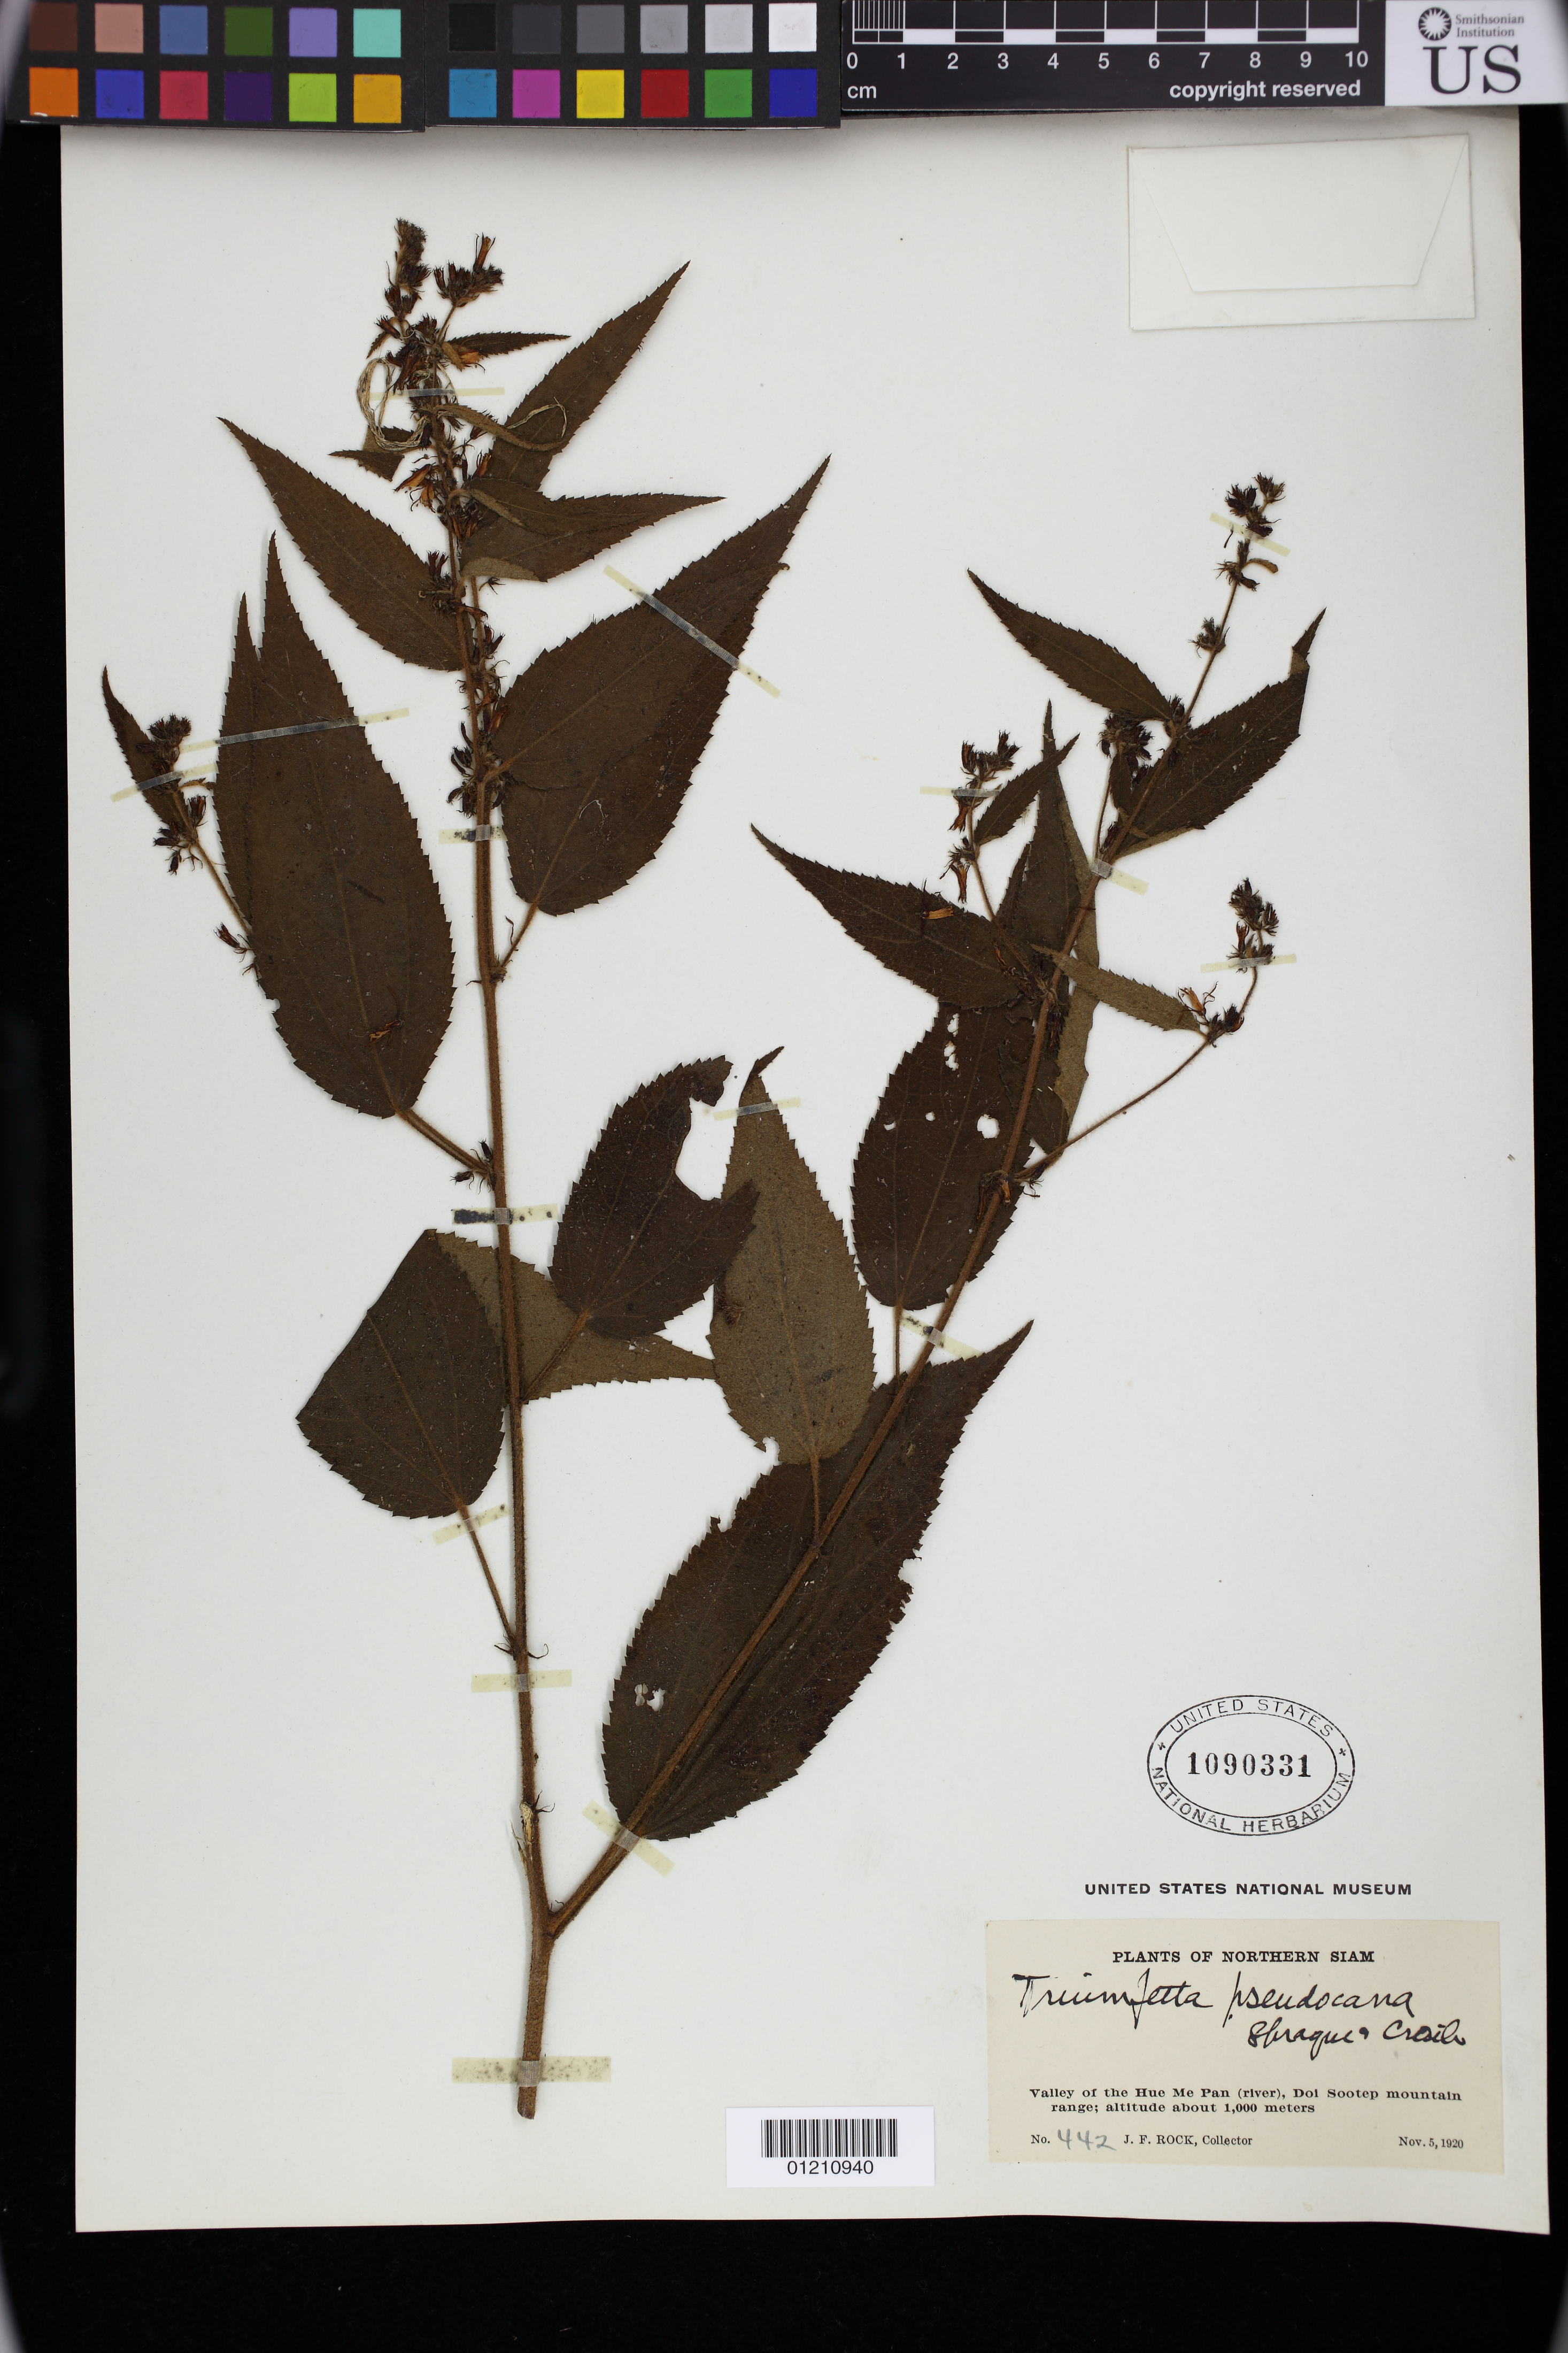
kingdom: Plantae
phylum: Tracheophyta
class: Magnoliopsida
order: Malvales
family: Malvaceae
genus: Triumfetta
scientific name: Triumfetta pseudocana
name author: Sprague & Craib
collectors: J. F. Rock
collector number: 442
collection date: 1920-11-05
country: Thailand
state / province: Chiang Mai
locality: Valley of the Hue Me Pan (river), Doi Suthep (Doi Sootep) mountain range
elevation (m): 1000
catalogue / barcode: US 1090331